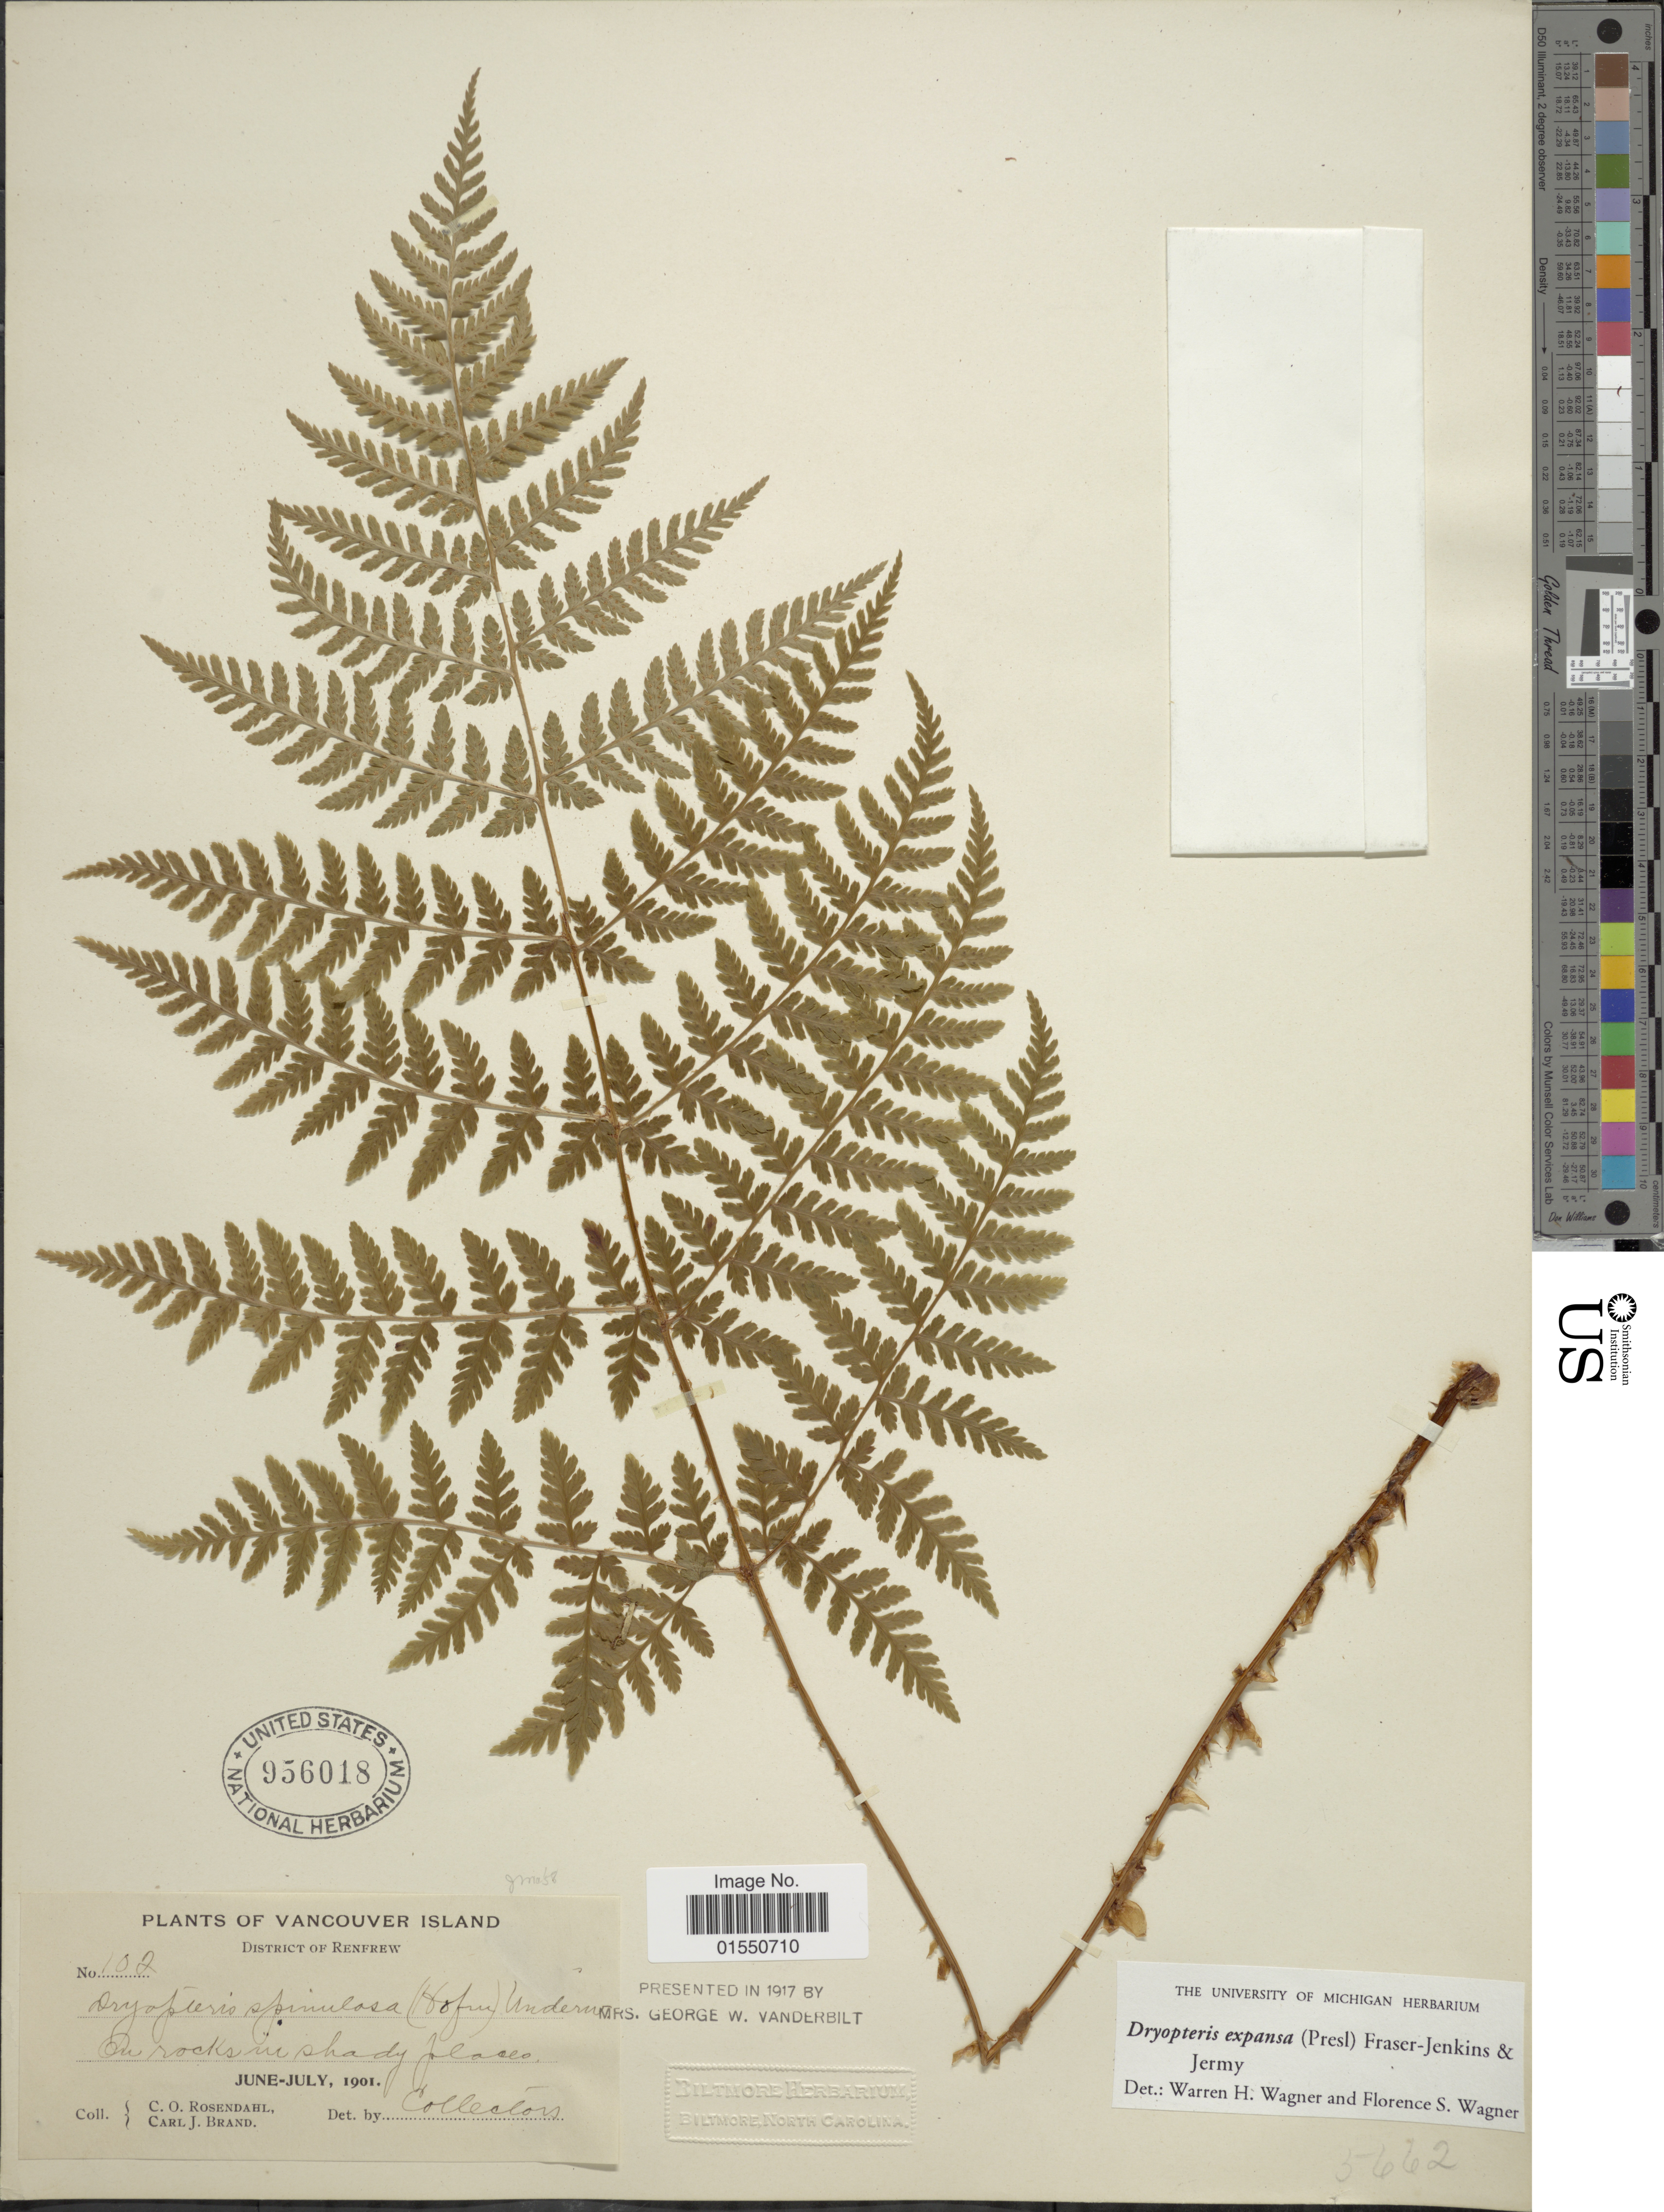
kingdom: Plantae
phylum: Tracheophyta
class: Polypodiopsida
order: Polypodiales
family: Dryopteridaceae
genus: Dryopteris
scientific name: Dryopteris expansa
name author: (C. Presl) Fraser-Jenk. & Jermy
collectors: C. O. Rosendahl & C. J. Brand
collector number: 102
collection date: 1901-06/1901-07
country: Canada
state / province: British Columbia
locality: Vancouver Island, District of Renfrew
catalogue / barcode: US 956018